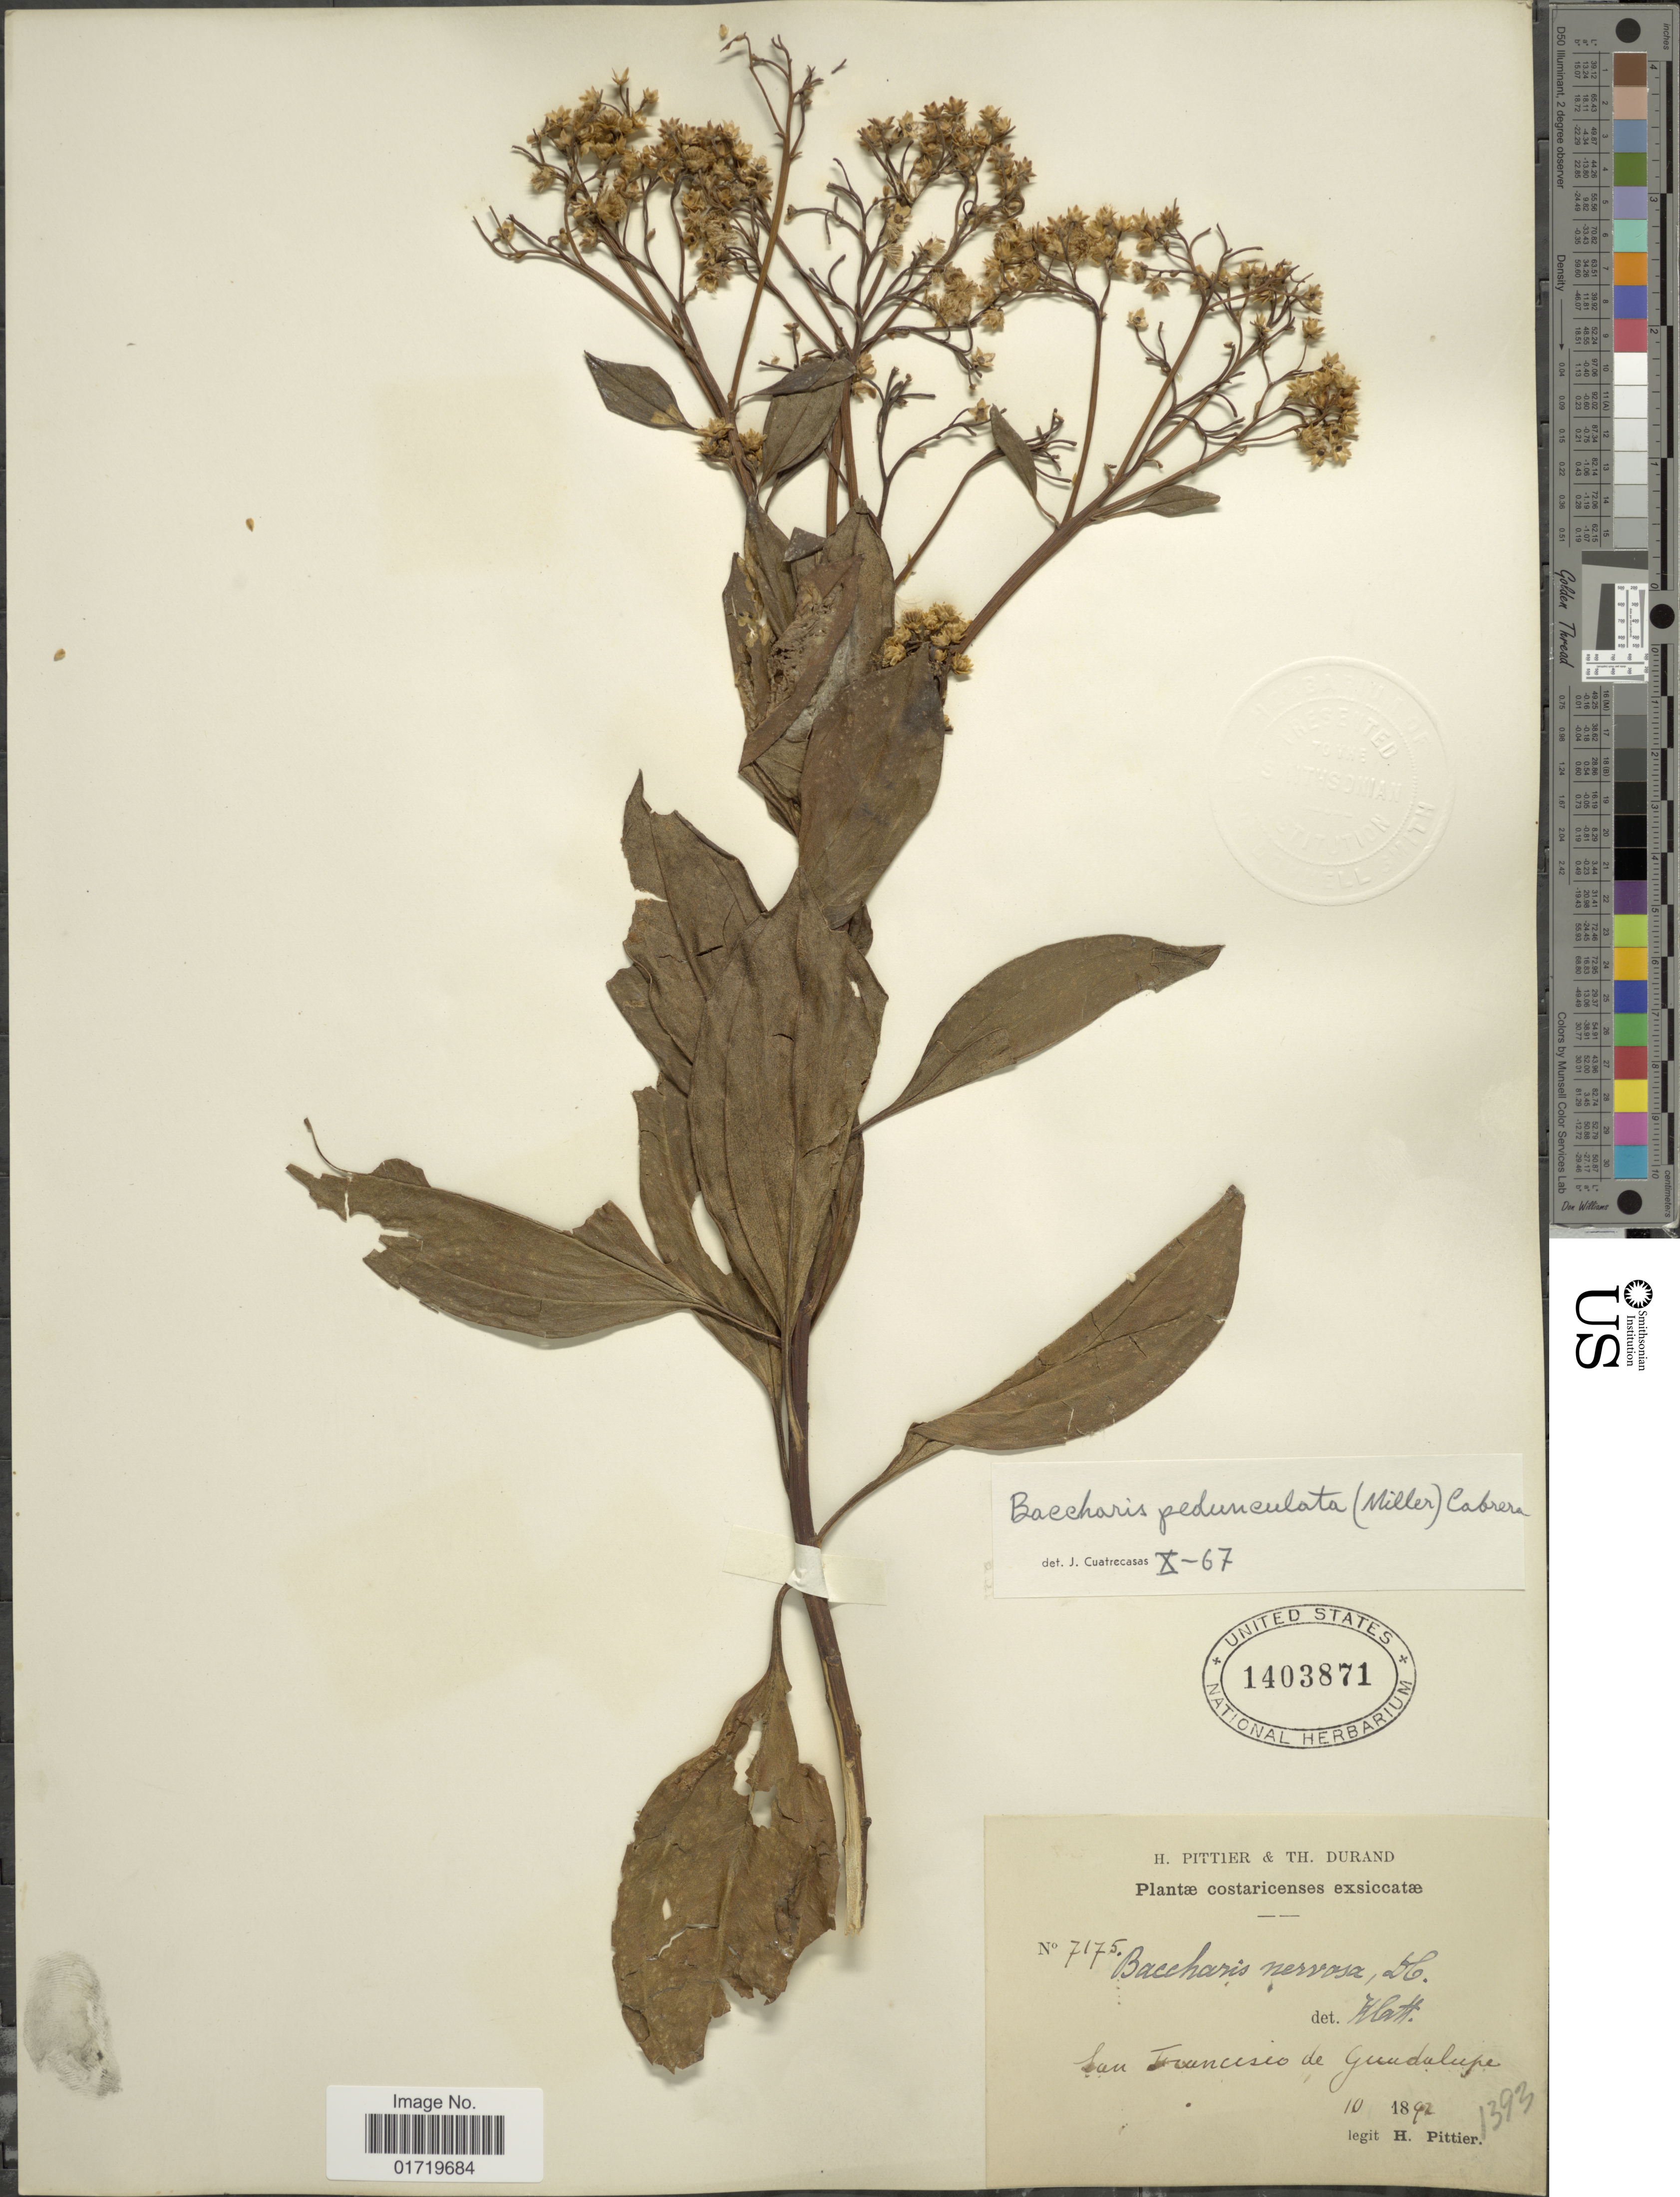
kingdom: Plantae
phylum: Tracheophyta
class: Magnoliopsida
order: Asterales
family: Asteraceae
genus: Baccharis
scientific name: Baccharis pedunculata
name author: (Mill.) Cabrera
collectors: H. F. Pittier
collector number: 7175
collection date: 1892-10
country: Costa Rica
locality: San Francisio de Guadalupe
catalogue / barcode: US 1403871